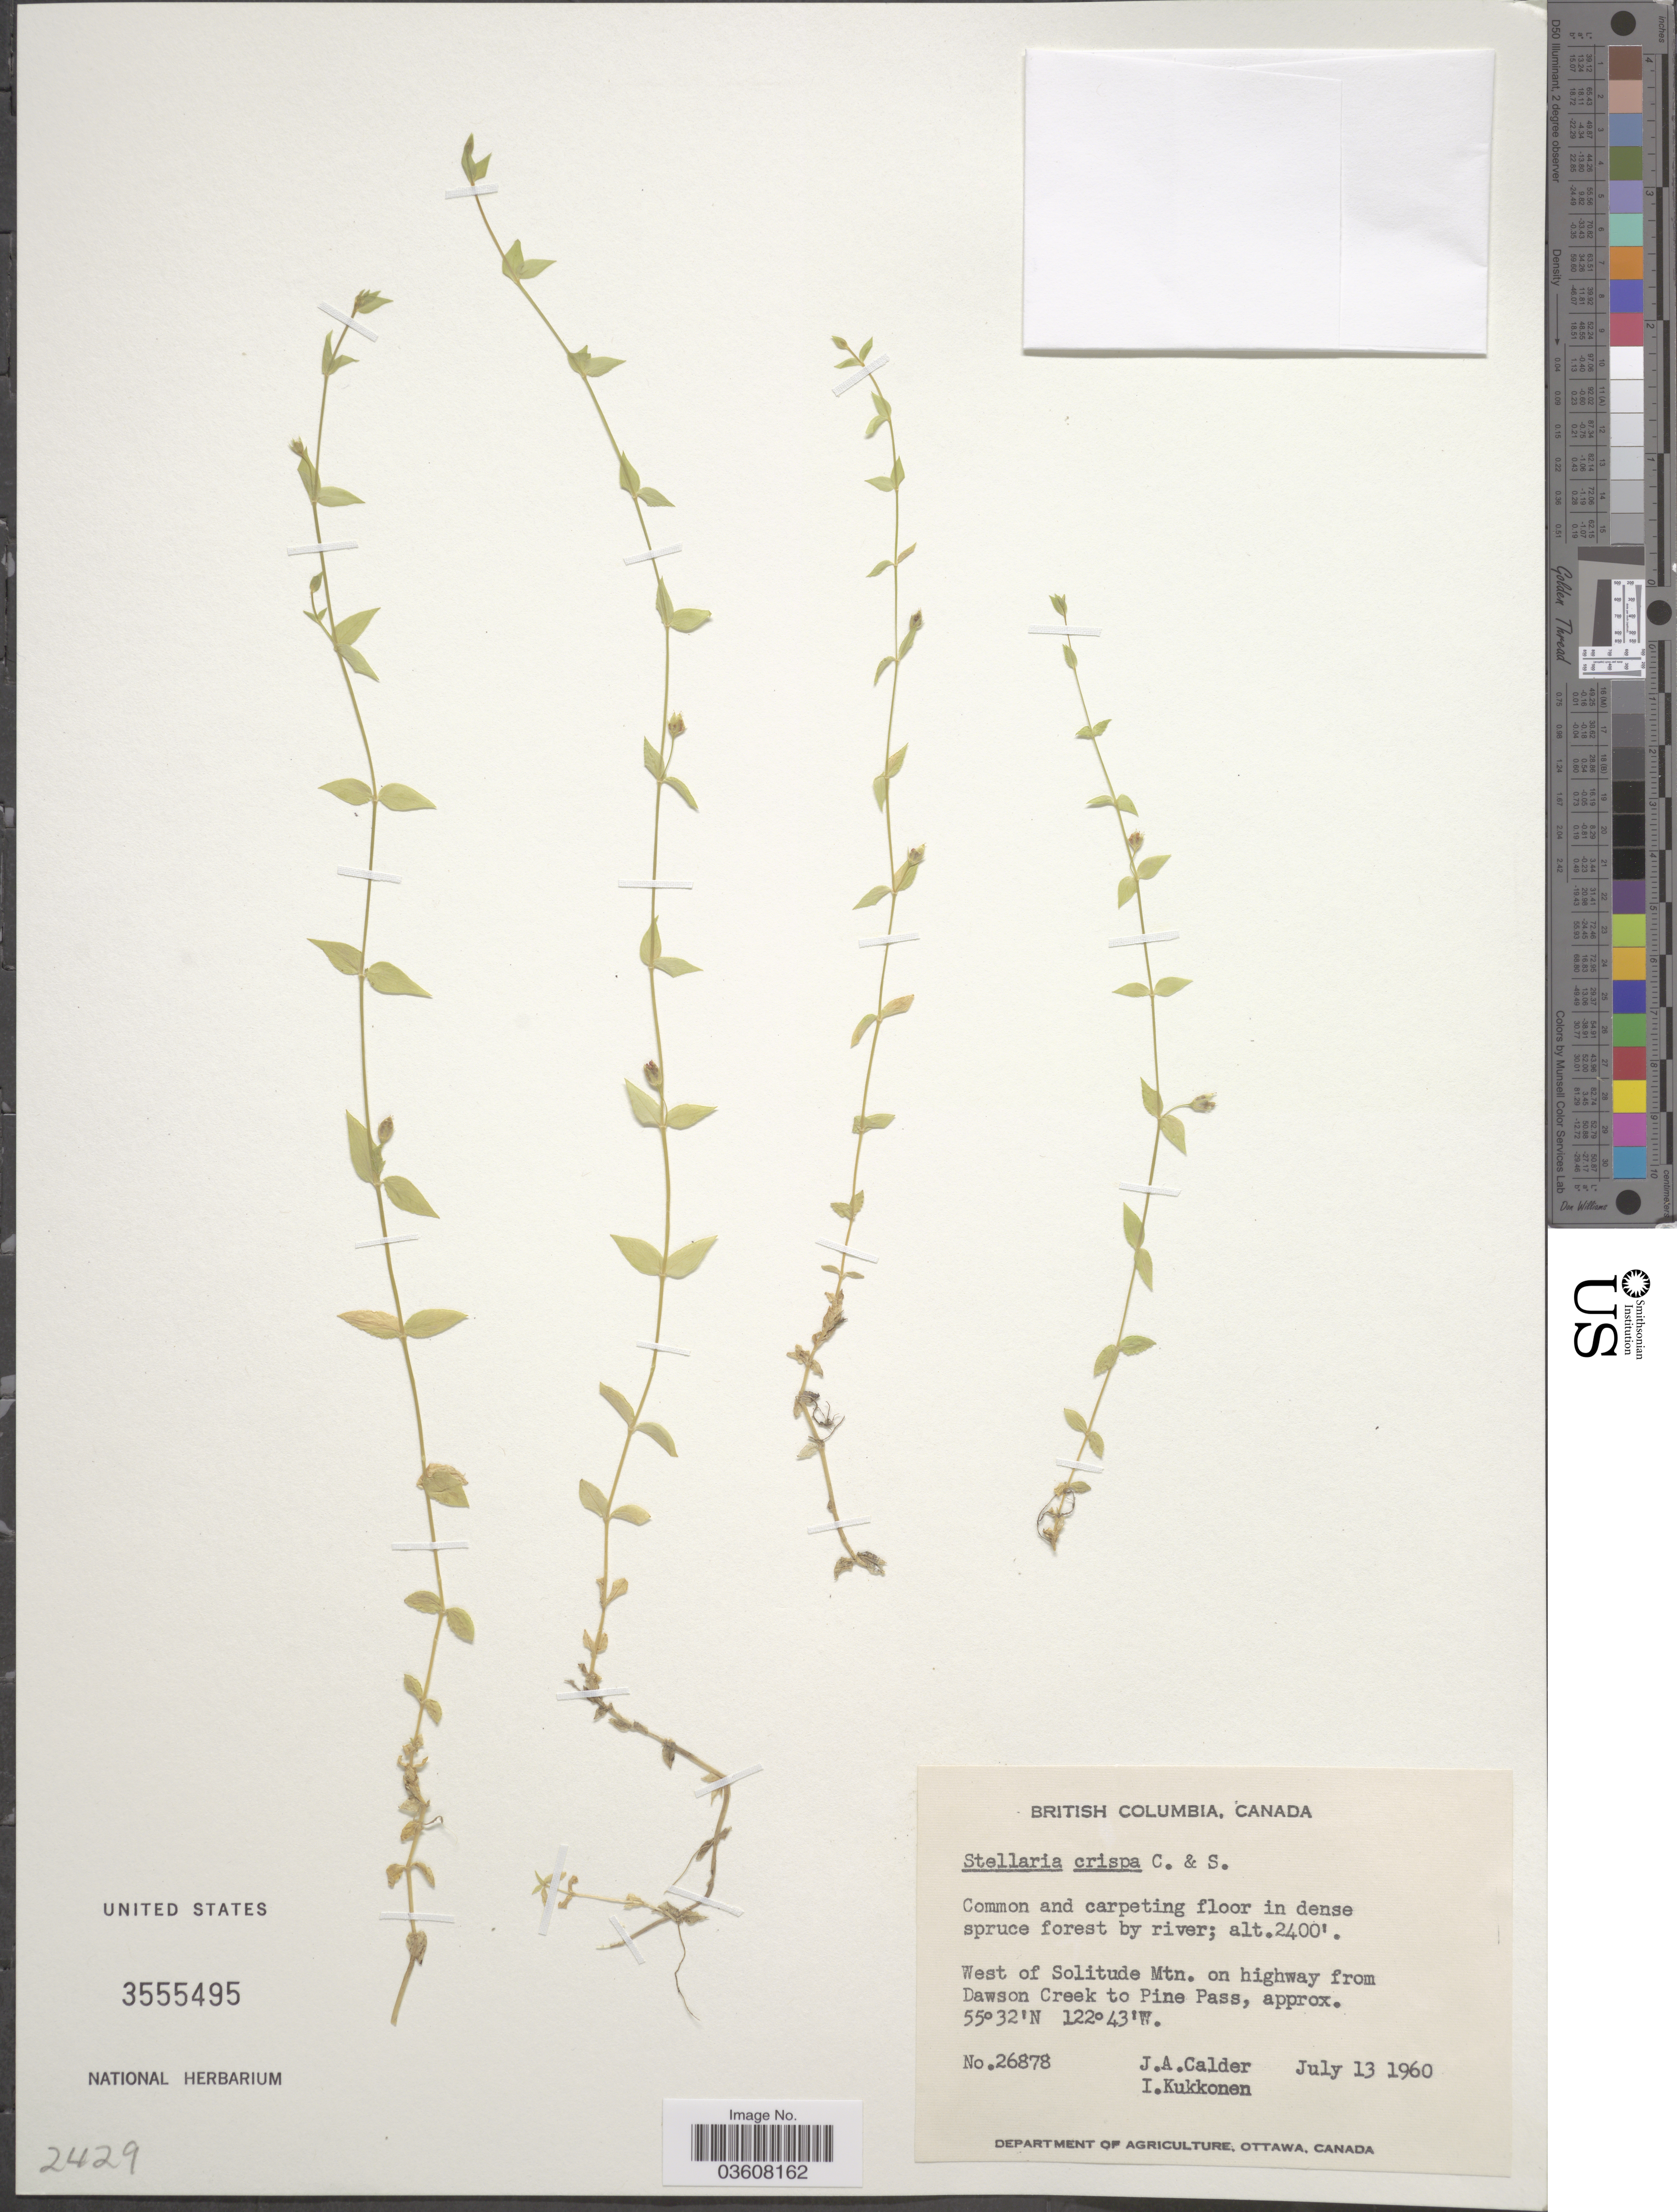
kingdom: Plantae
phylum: Tracheophyta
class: Magnoliopsida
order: Caryophyllales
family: Caryophyllaceae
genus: Stellaria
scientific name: Stellaria crispa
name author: Cham. & Schltdl.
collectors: J. A. Calder & I. Kukkonen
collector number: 26878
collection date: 1960-07-13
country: Canada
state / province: British Columbia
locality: West of Solitude Mtn. on highway from Dawson Creek to Pine Pass.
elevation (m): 732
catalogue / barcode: US 3555495